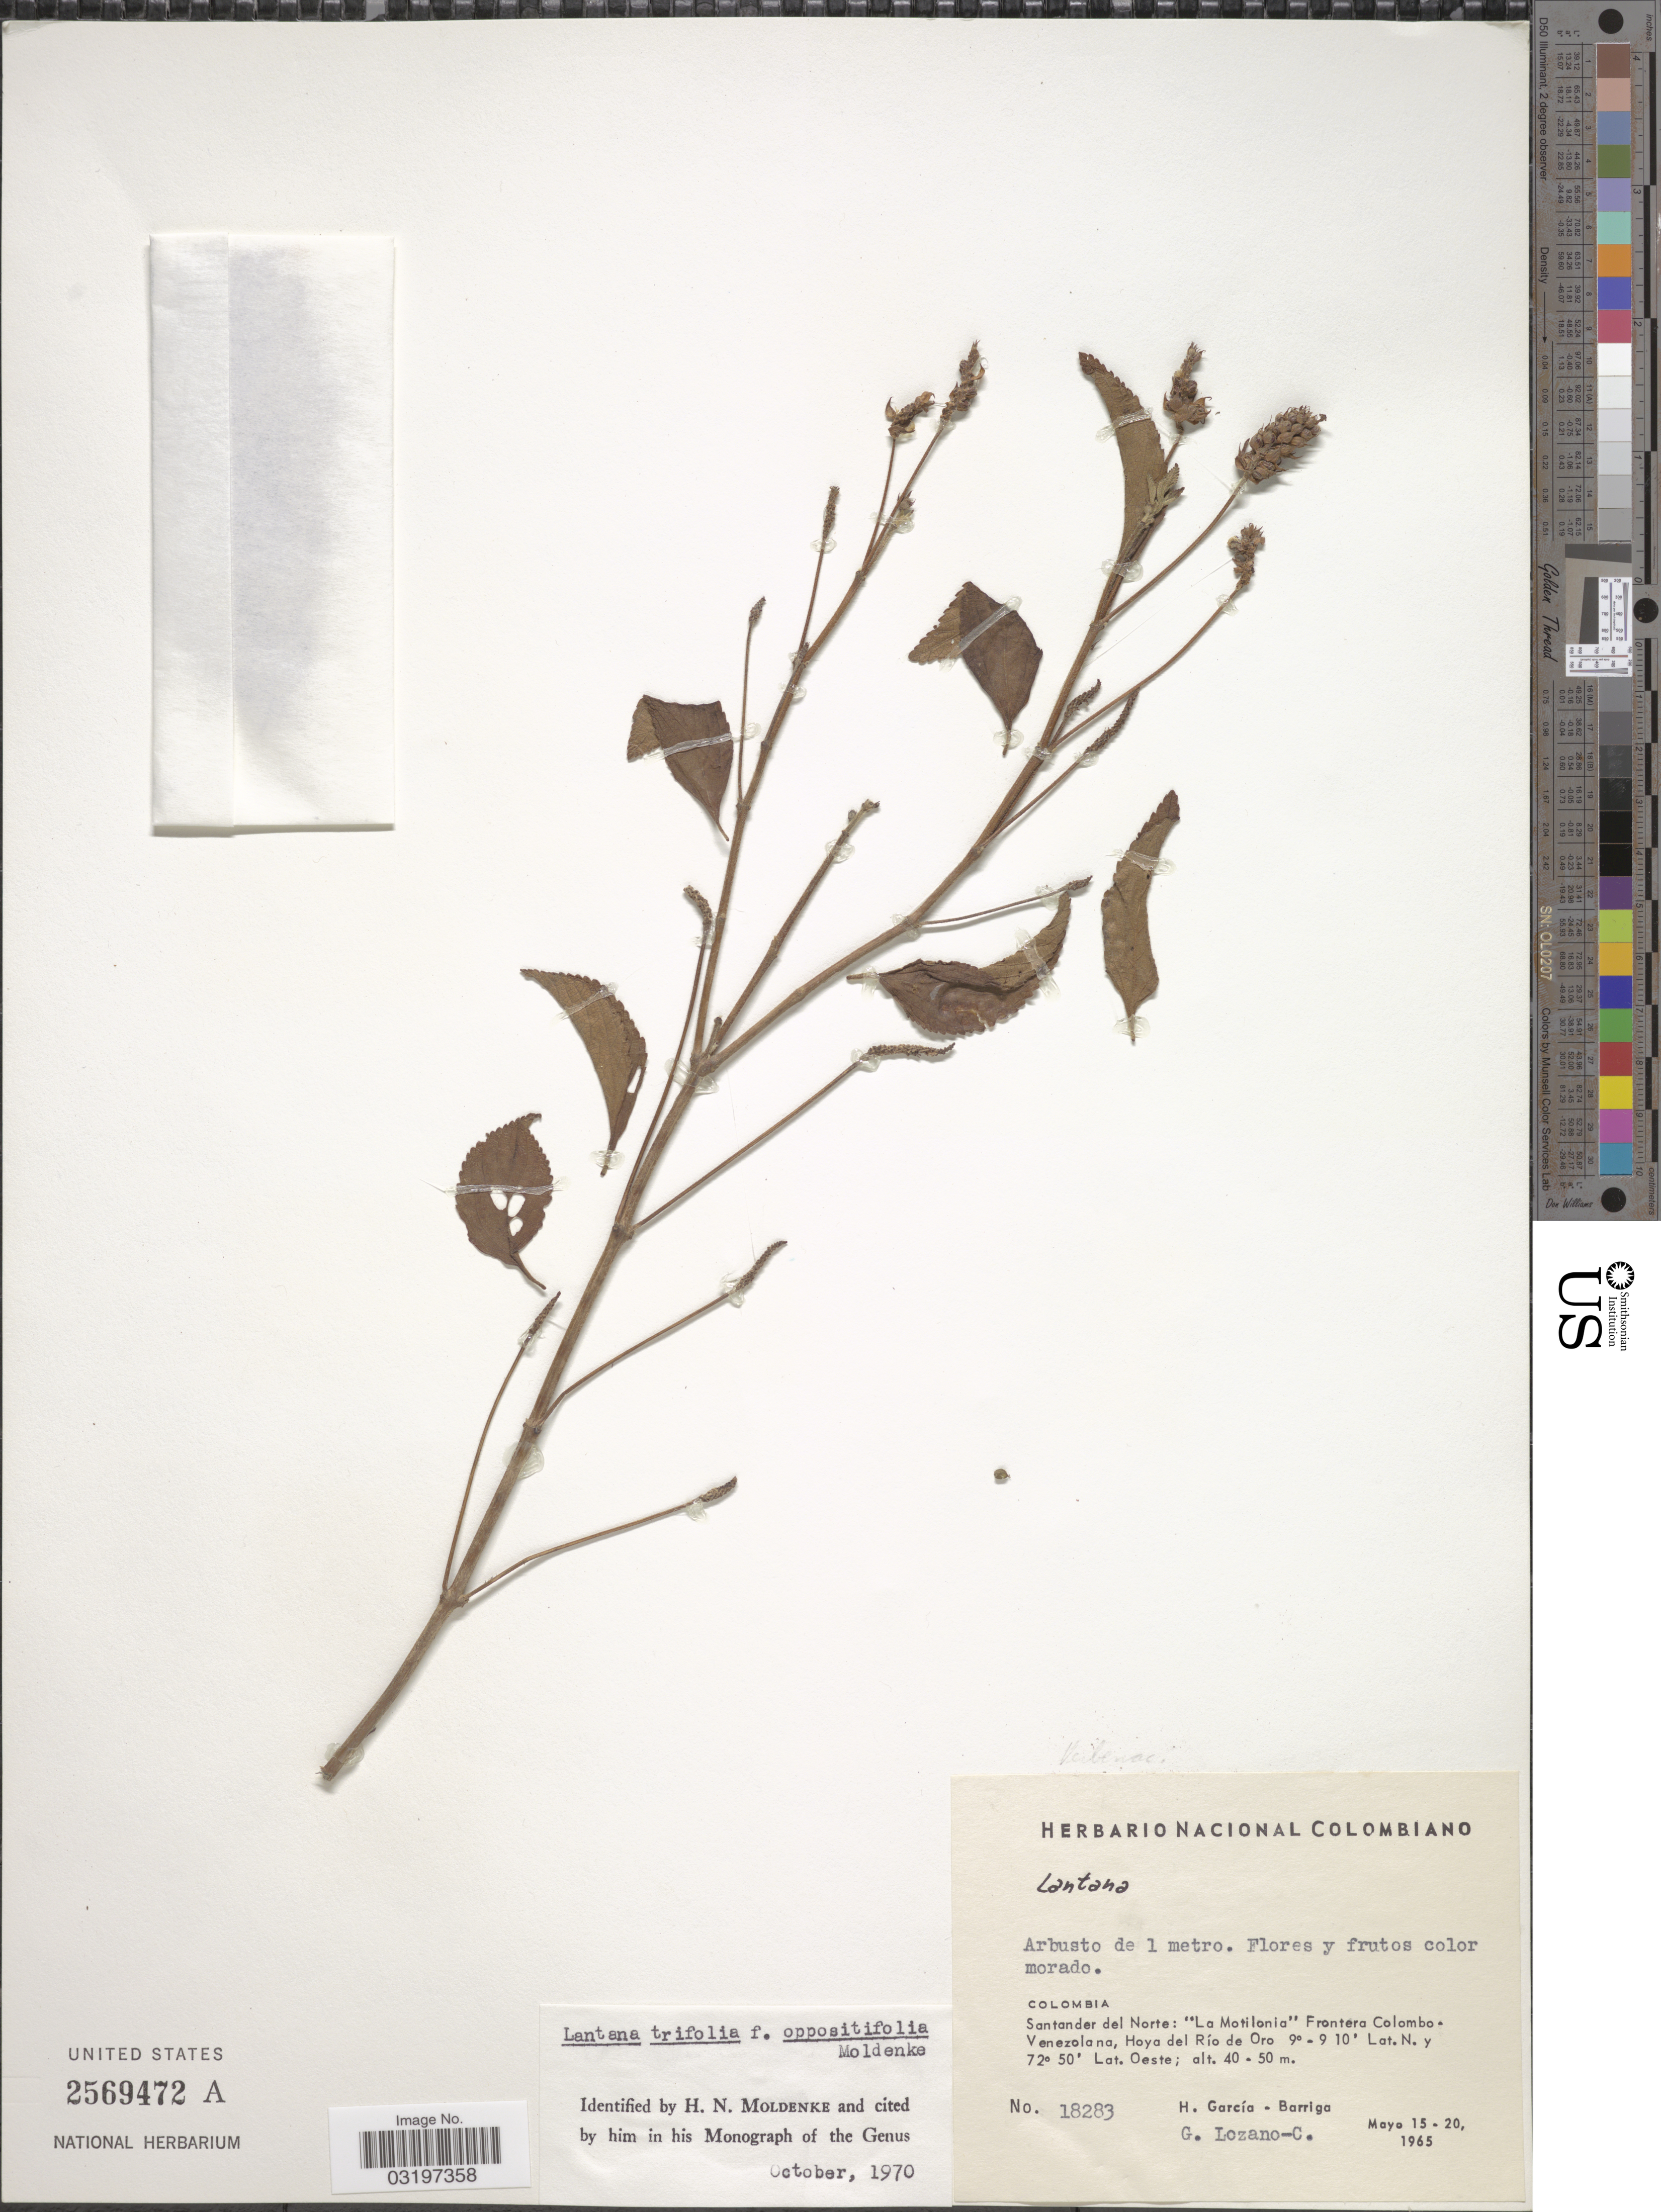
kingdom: Plantae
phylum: Tracheophyta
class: Magnoliopsida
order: Lamiales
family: Verbenaceae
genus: Lantana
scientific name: Lantana trifolia f. oppositifolia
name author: Moldenke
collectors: H. García Barriga & G. Lozano-Contreras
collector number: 18283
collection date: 1965-05-15/1965-05-20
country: Colombia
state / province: Norte de Santander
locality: Santander del Norte: "La Montilonia" Frontera Colombo-Venezolana, Hoya del Río de Oro.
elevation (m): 40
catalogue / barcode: US 2569472A